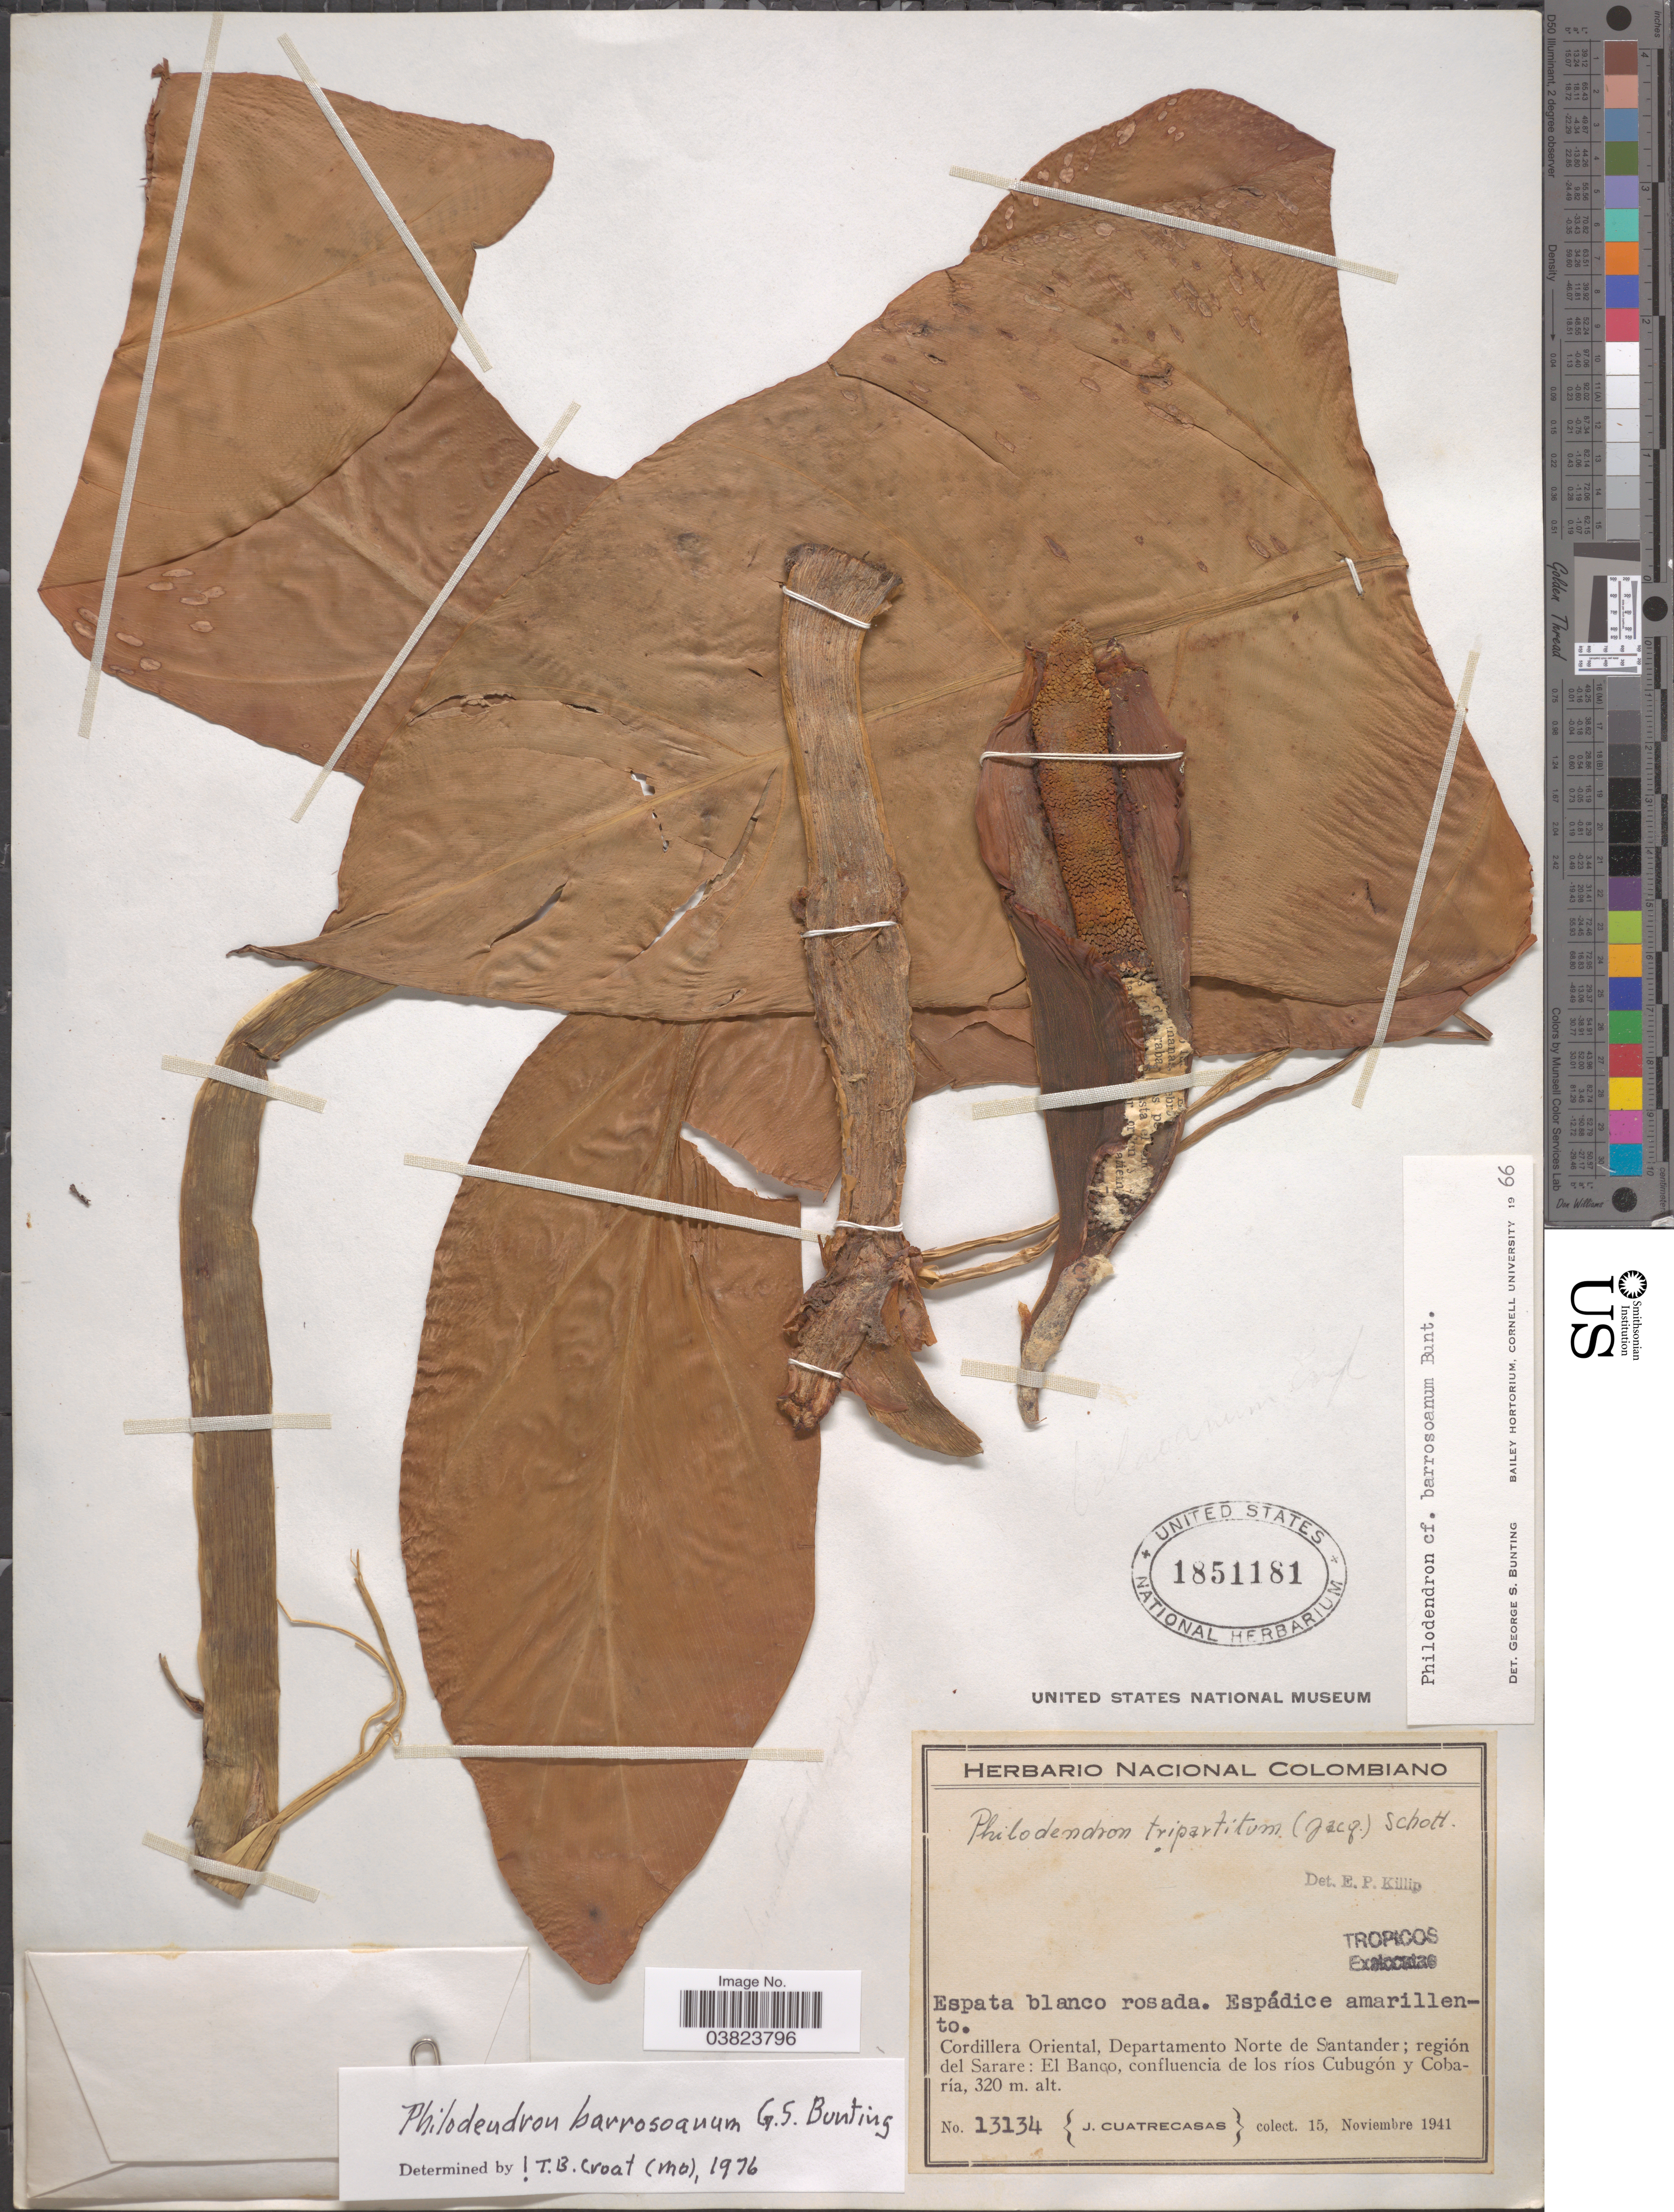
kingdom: Plantae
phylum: Tracheophyta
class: Liliopsida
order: Alismatales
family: Araceae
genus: Philodendron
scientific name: Philodendron barrosoanum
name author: G.S. Bunting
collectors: J. Cuatrecasas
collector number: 13134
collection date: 1941-11-15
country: Colombia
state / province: Norte de Santander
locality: Cordillera Oriental, Departamento Norte de Santander; región del Sarare: El Banco, confluencia de los ríos Cubugón y Cobaría.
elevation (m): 320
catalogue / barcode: US 1851181